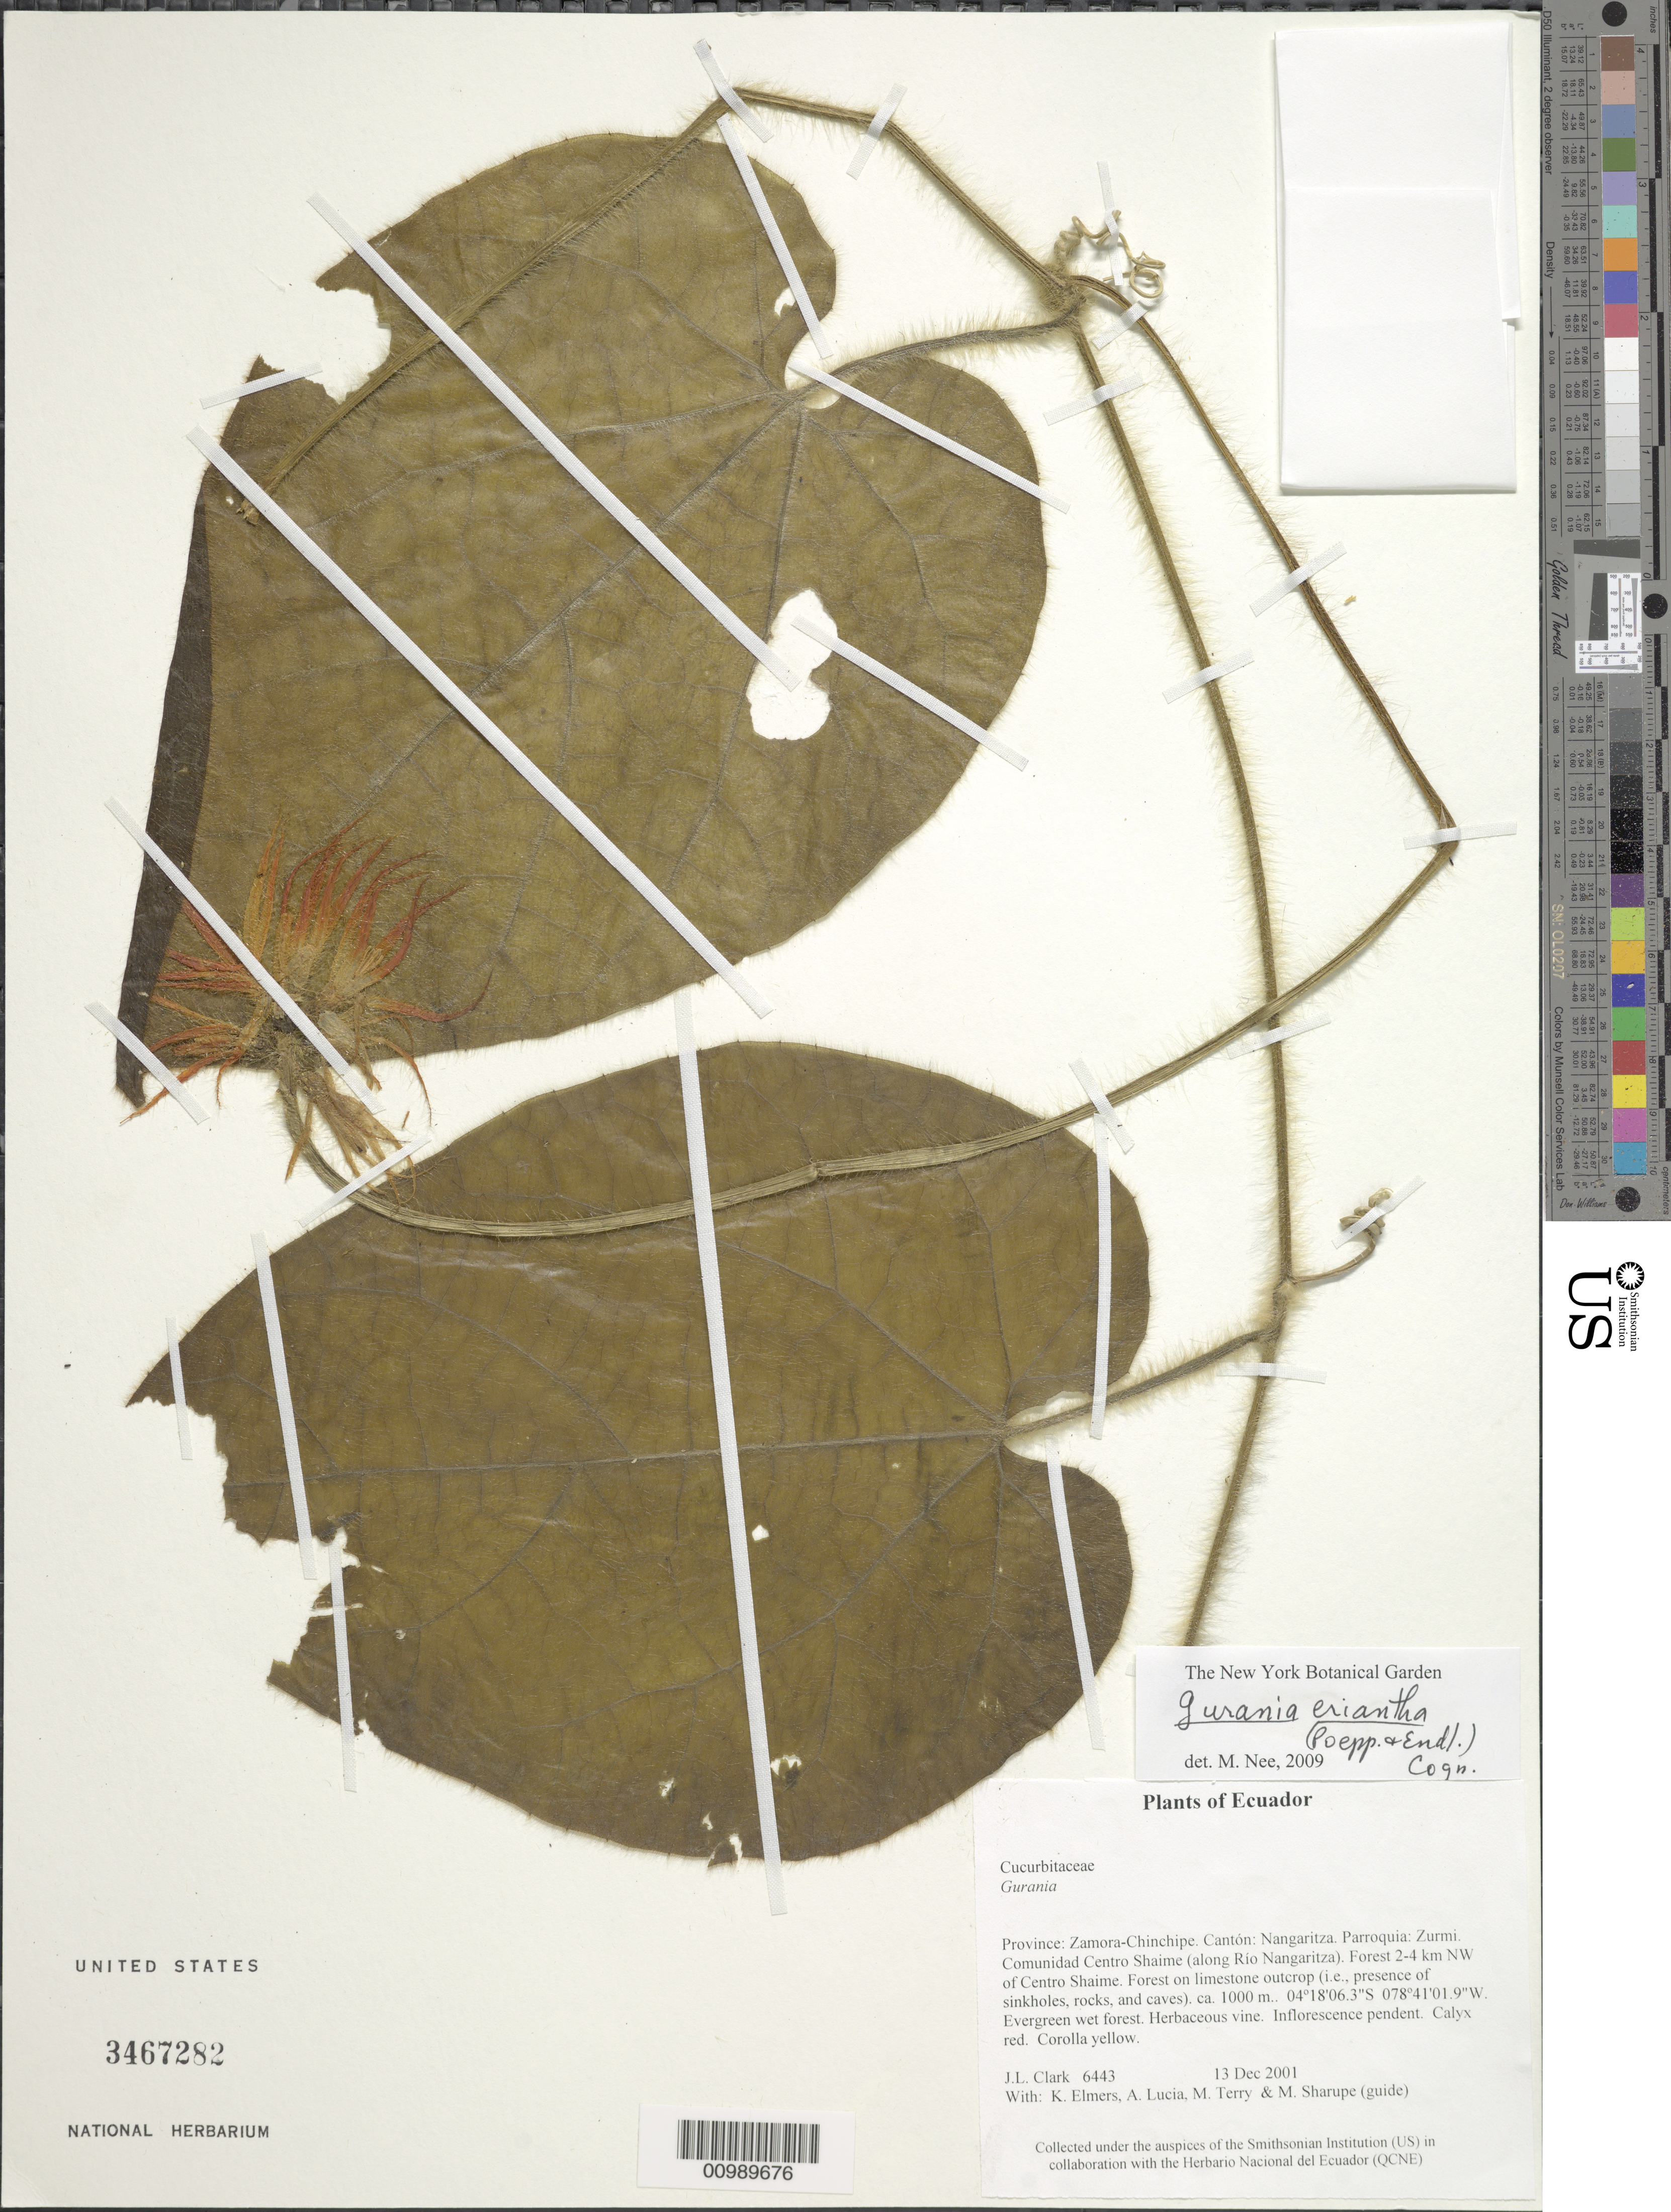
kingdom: Plantae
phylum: Tracheophyta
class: Magnoliopsida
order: Cucurbitales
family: Cucurbitaceae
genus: Gurania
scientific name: Gurania eriantha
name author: (Poepp. & Endl.) Cogn.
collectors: J. L. Clark et al.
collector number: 6443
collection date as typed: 13 Dec 2001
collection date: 2001-12-13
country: Ecuador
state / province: Zamora-Chinchipe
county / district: Nangaritza ?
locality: Parroquia: Zurmi. Comunidad Centro Shaime (along Río Nangaritza). Forest 2-4 km NW of Centro Shaime. Forest on limestone outcrop (i.e., presence of sinkholes, rocks, and caves).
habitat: Evergreen wet forest.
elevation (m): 1000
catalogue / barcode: US 3467282